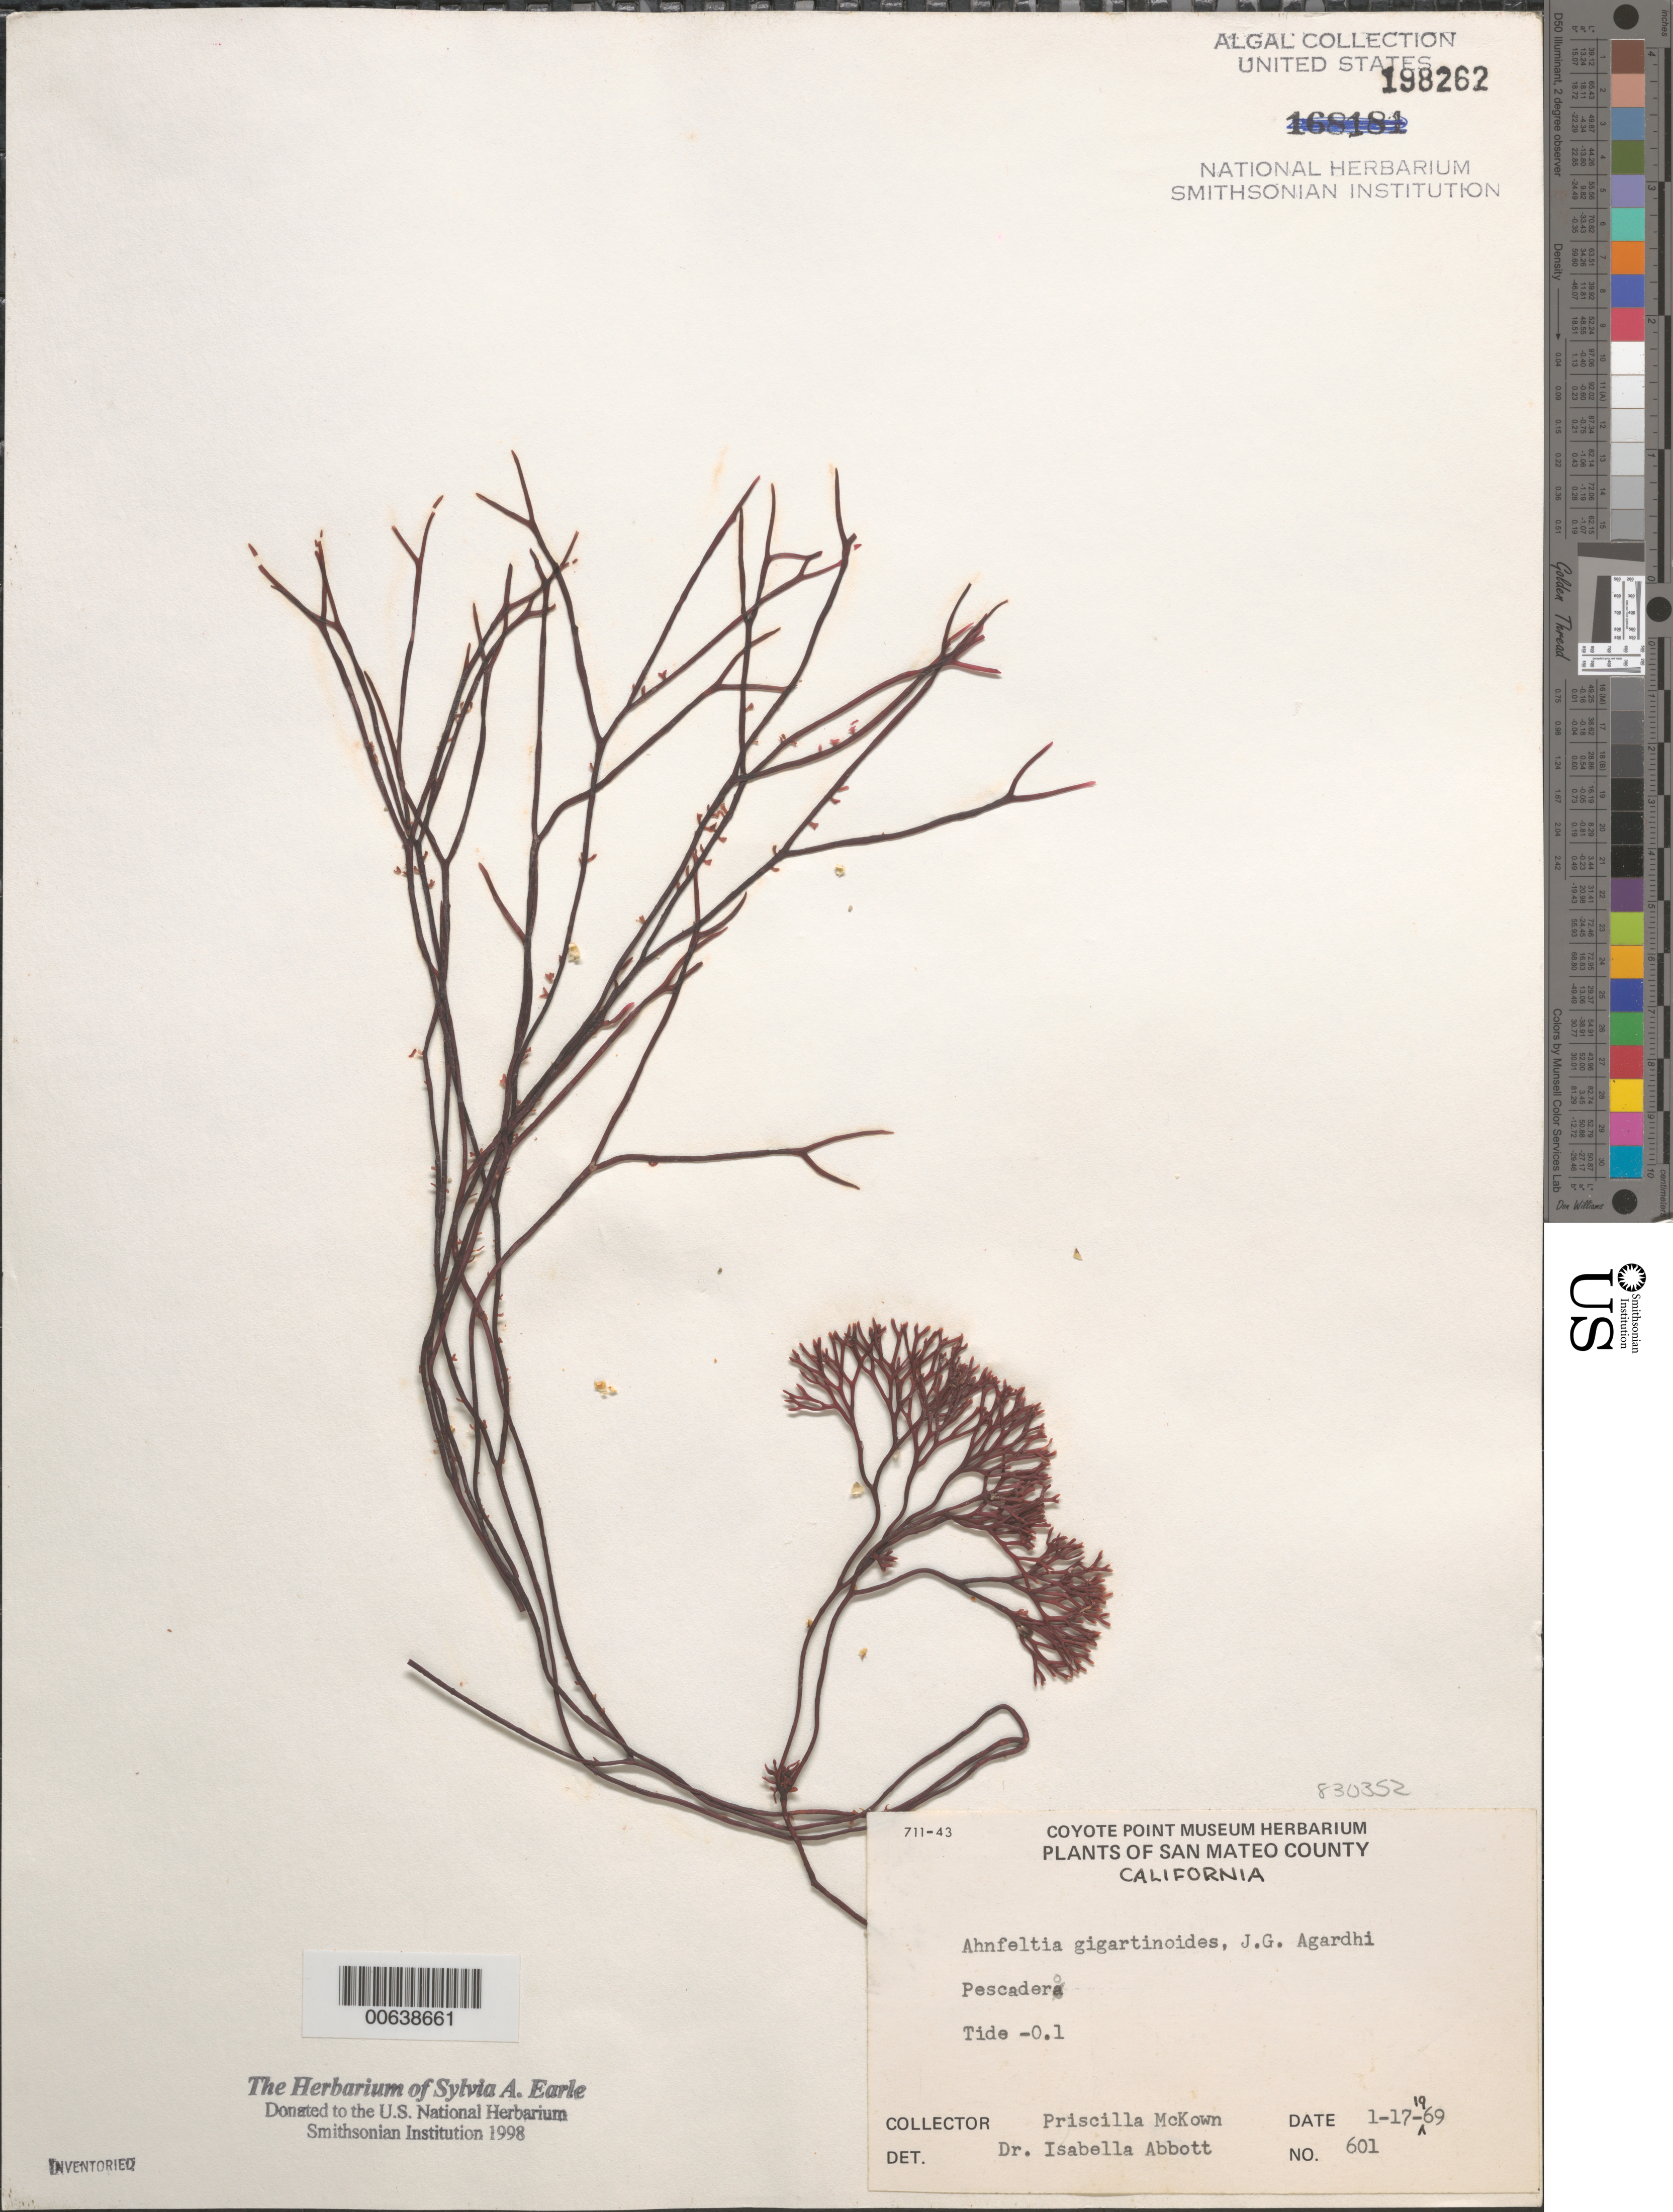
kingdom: Plantae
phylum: Rhodophyta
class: Florideophyceae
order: Ahnfeltiales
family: Ahnfeltiaceae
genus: Ahnfeltia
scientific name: Ahnfeltia gigartinoides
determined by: Abbott, Isabella A.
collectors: P. McKown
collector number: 601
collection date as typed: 17 Jan 1969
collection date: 1969-01-17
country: United States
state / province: California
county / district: San Mateo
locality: Pescadero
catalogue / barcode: US 198262